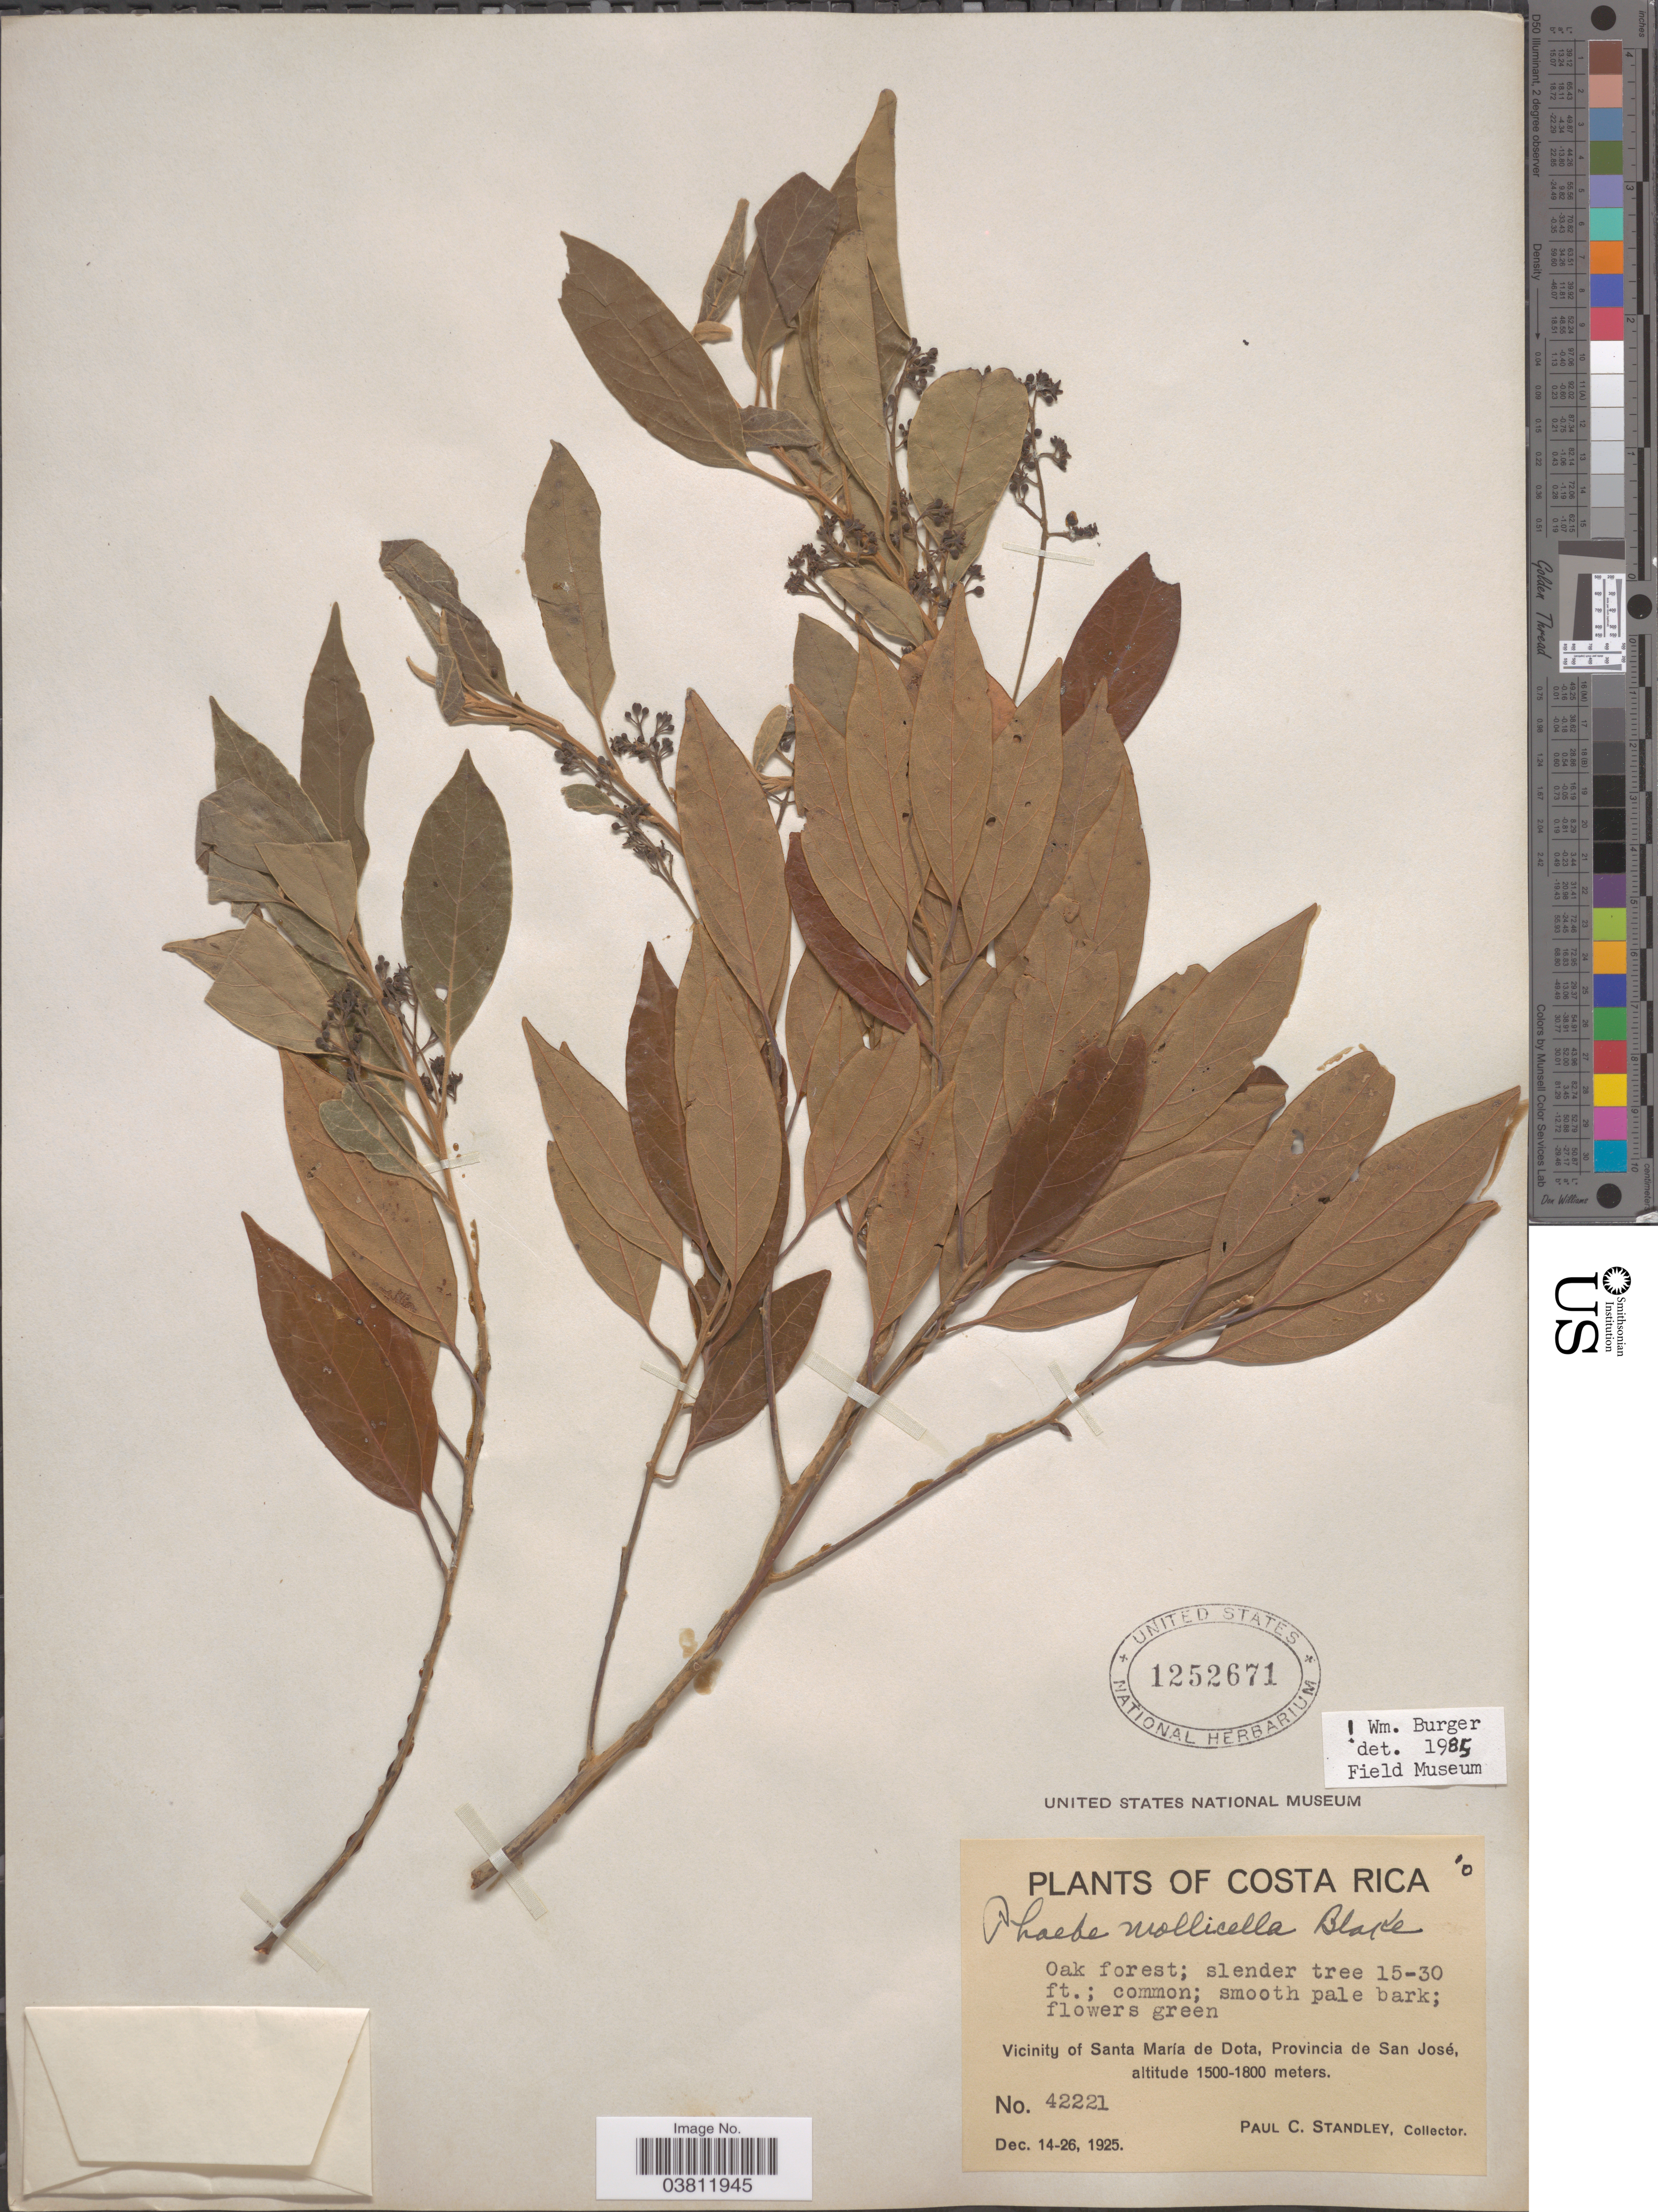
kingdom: Plantae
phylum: Tracheophyta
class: Magnoliopsida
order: Laurales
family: Lauraceae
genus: Phoebe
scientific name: Phoebe mollicella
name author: S.F. Blake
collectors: P. C. Standley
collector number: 42221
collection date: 1925-12-14/1925-12-26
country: Costa Rica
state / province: San José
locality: Vicinity of Santa Maria de Dota.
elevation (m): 1500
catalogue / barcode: US 1252671